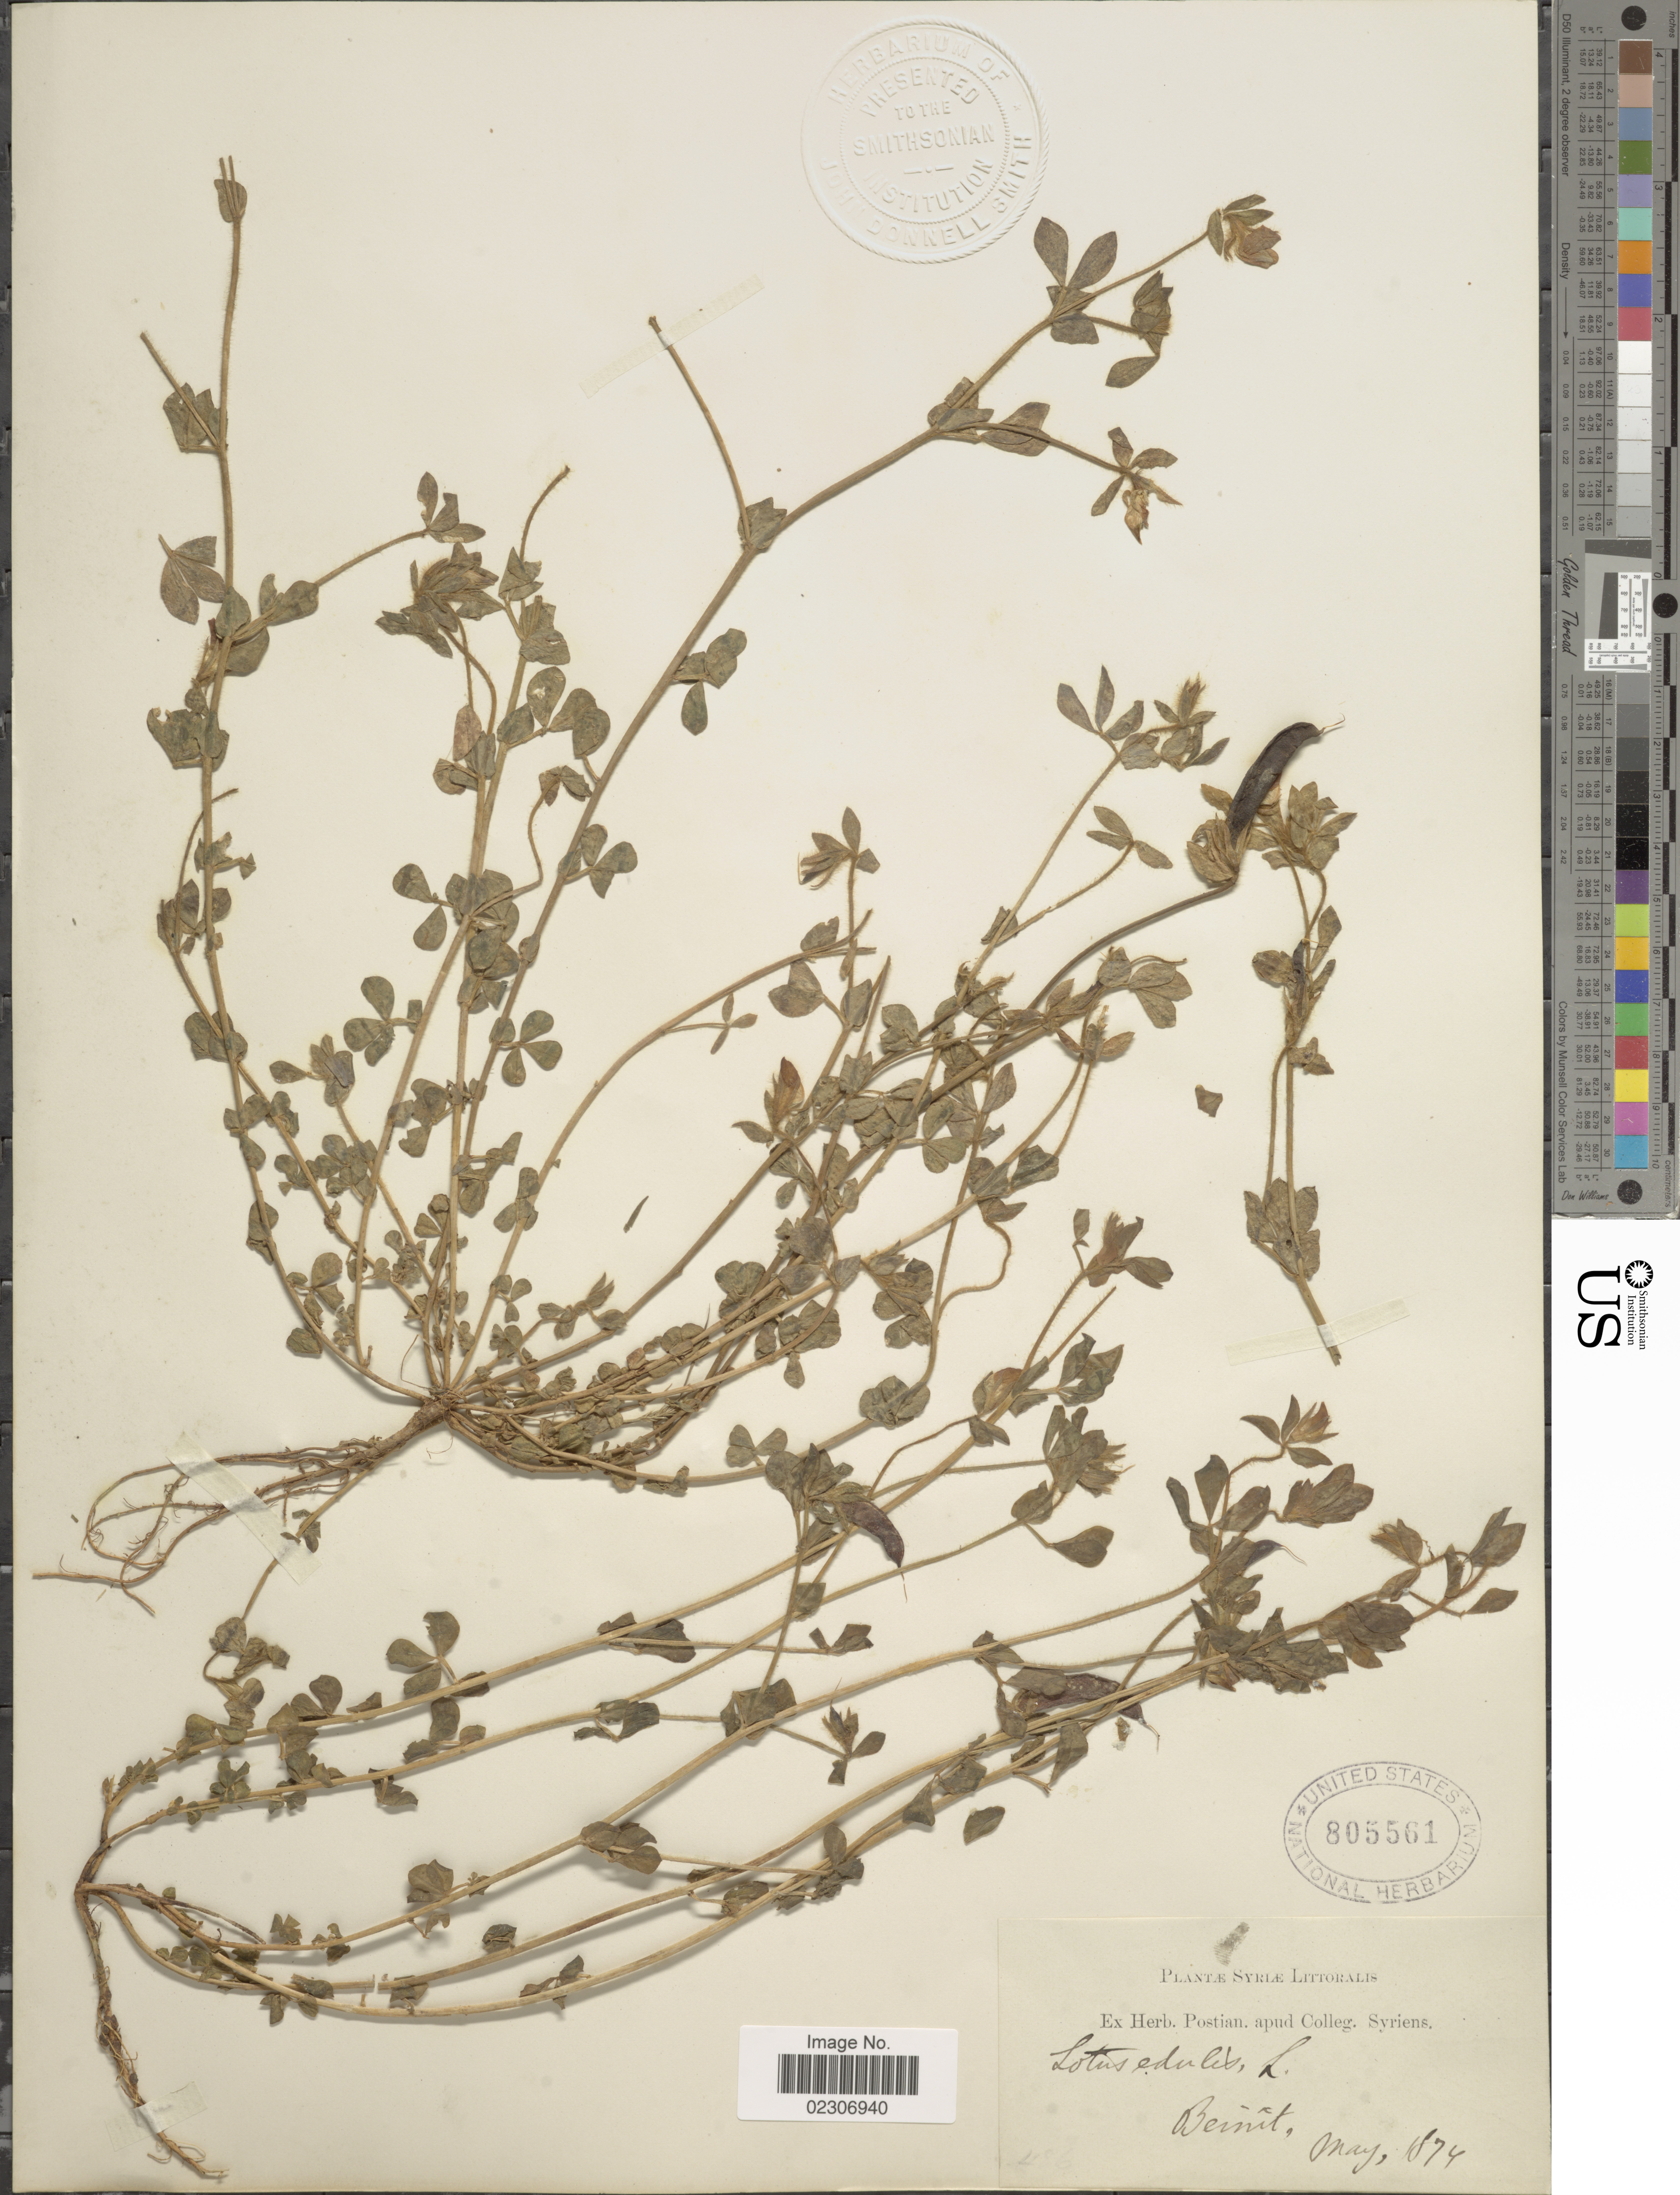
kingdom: Plantae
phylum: Tracheophyta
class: Magnoliopsida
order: Fabales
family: Fabaceae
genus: Lotus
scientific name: Lotus edulis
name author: L.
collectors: ex herb. Postian. apud Colleg. Syriens. Protest. USE "Fannie P. A. Shepard" (10308853) AS PRIMARY COLLECTOR INSTEAD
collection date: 1874-05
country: Lebanon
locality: Beirut.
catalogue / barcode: US 805561